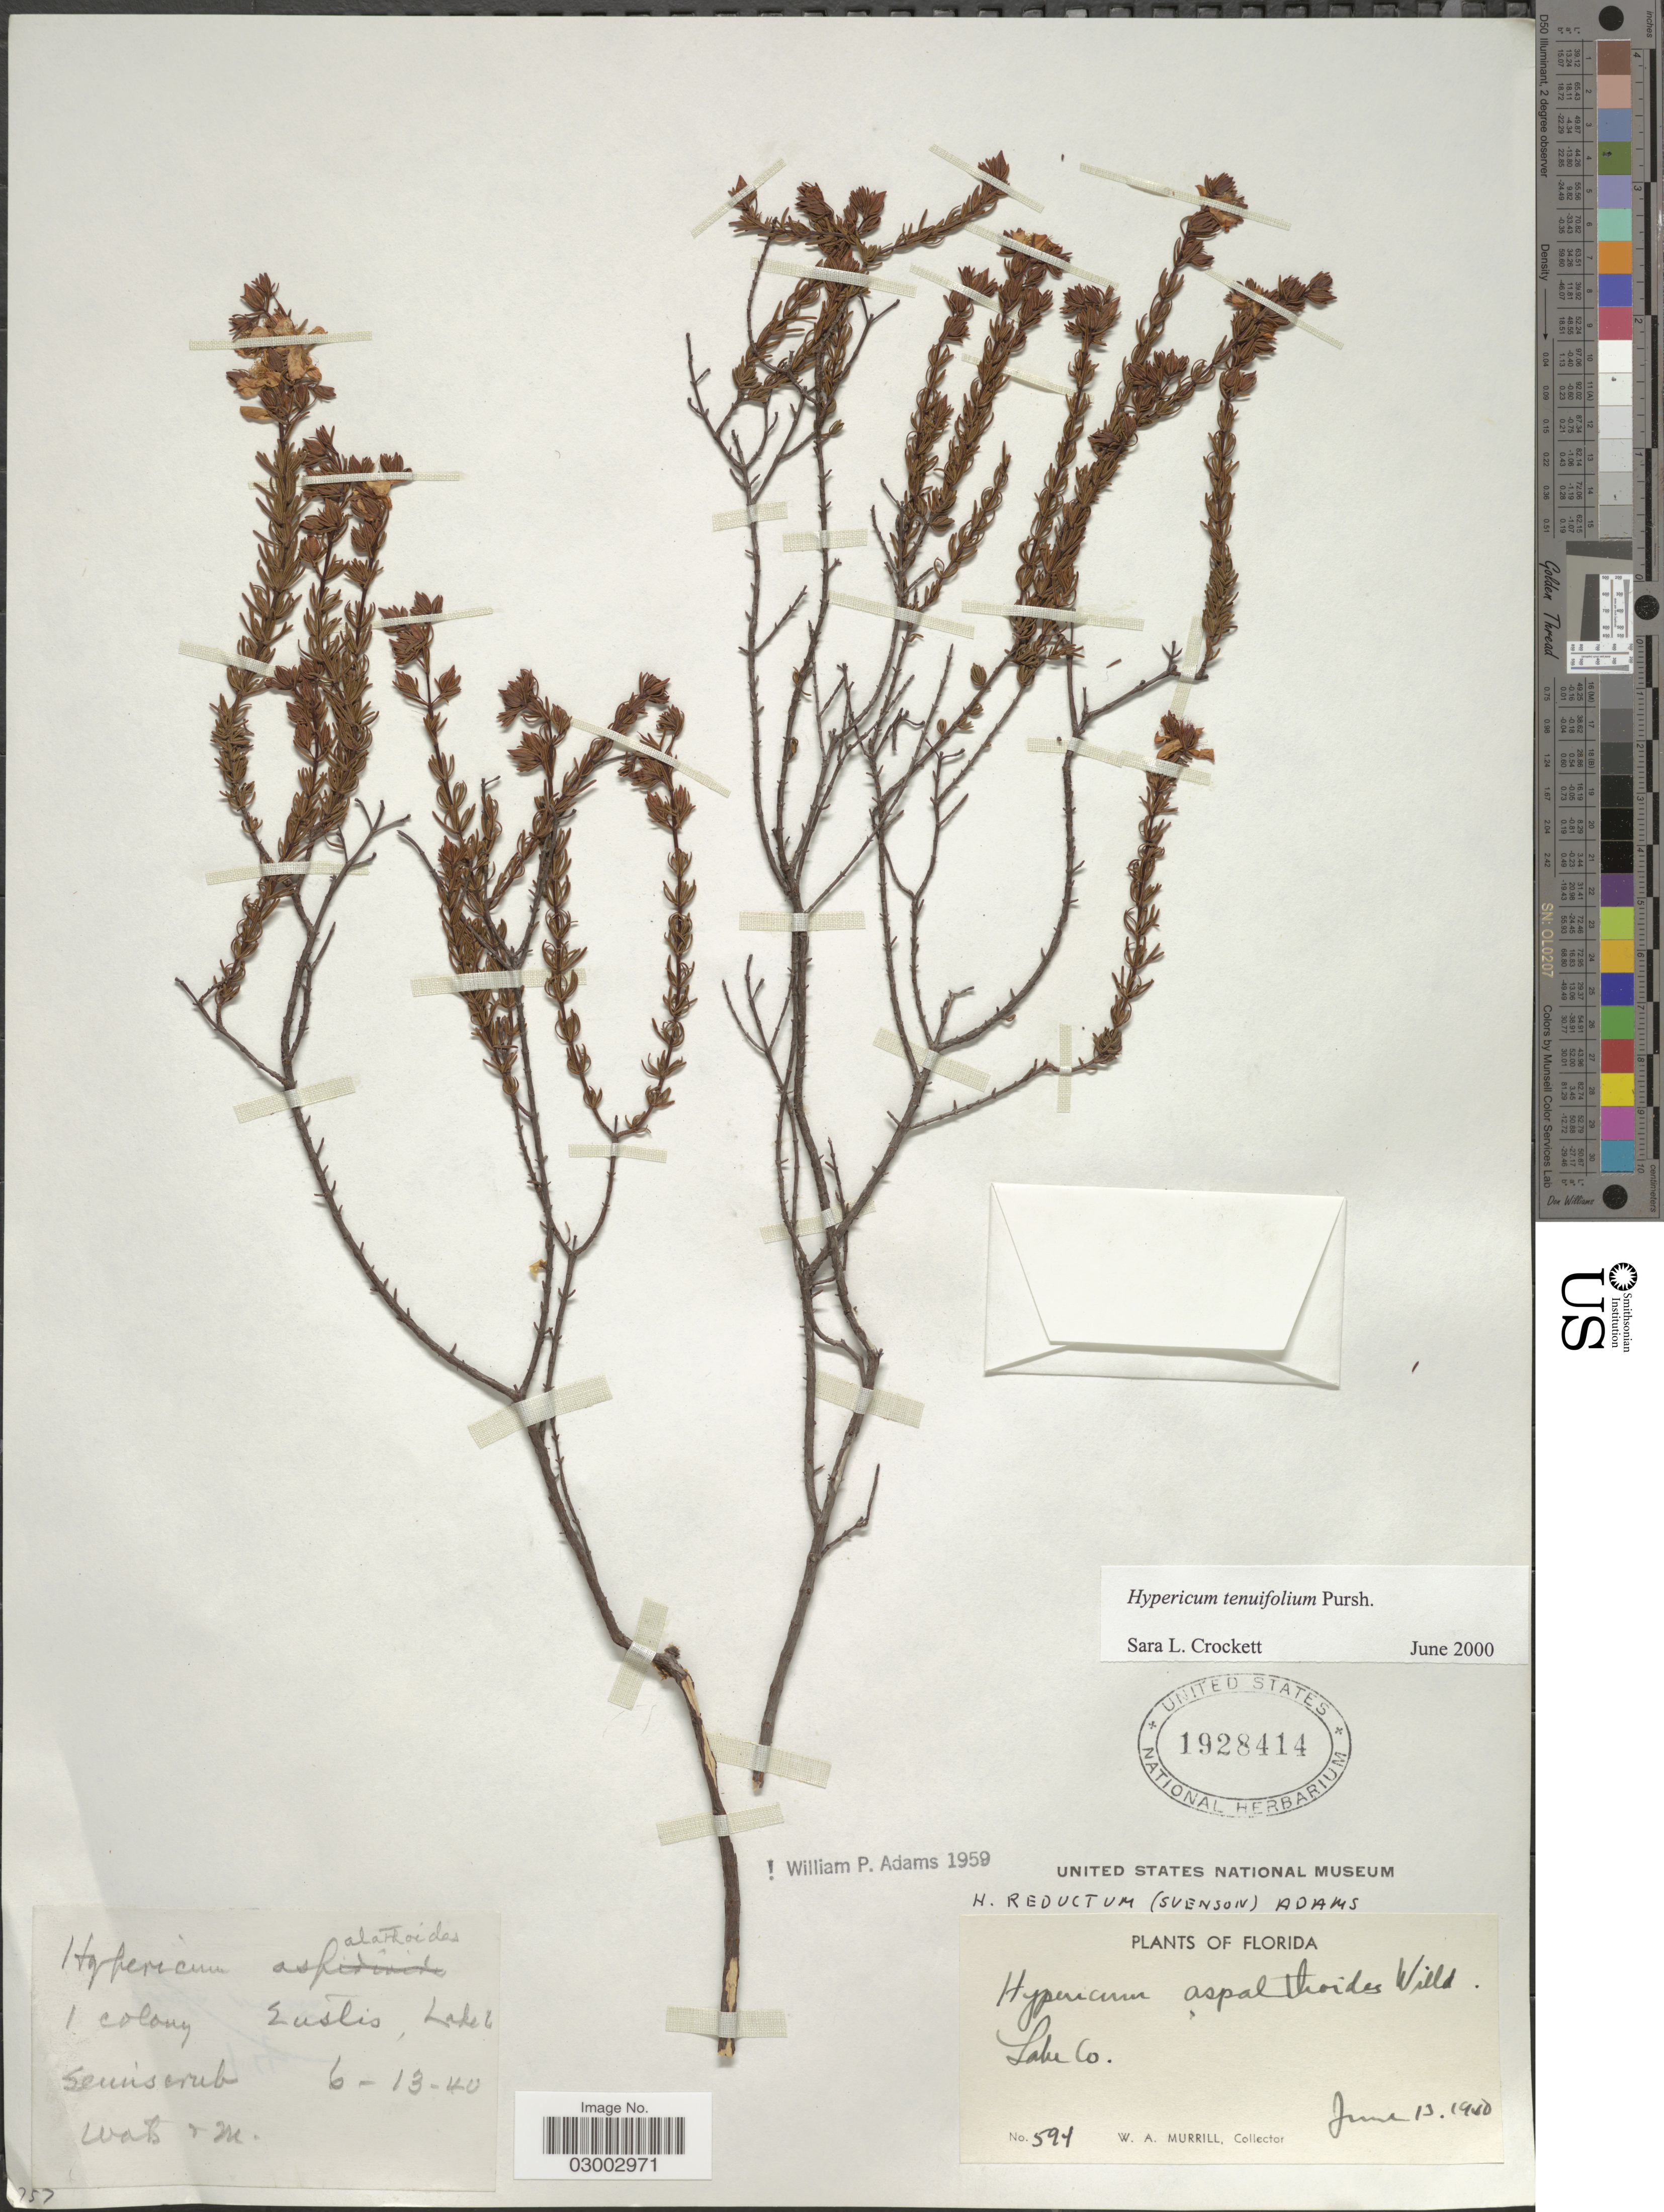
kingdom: Plantae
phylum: Tracheophyta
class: Magnoliopsida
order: Malpighiales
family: Hypericaceae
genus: Hypericum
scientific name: Hypericum tenuifolium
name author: Pursh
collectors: W. A. Murrill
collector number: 594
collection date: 1940-06-13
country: United States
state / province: Florida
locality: Lake Co. Eustis.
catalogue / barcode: US 1928414